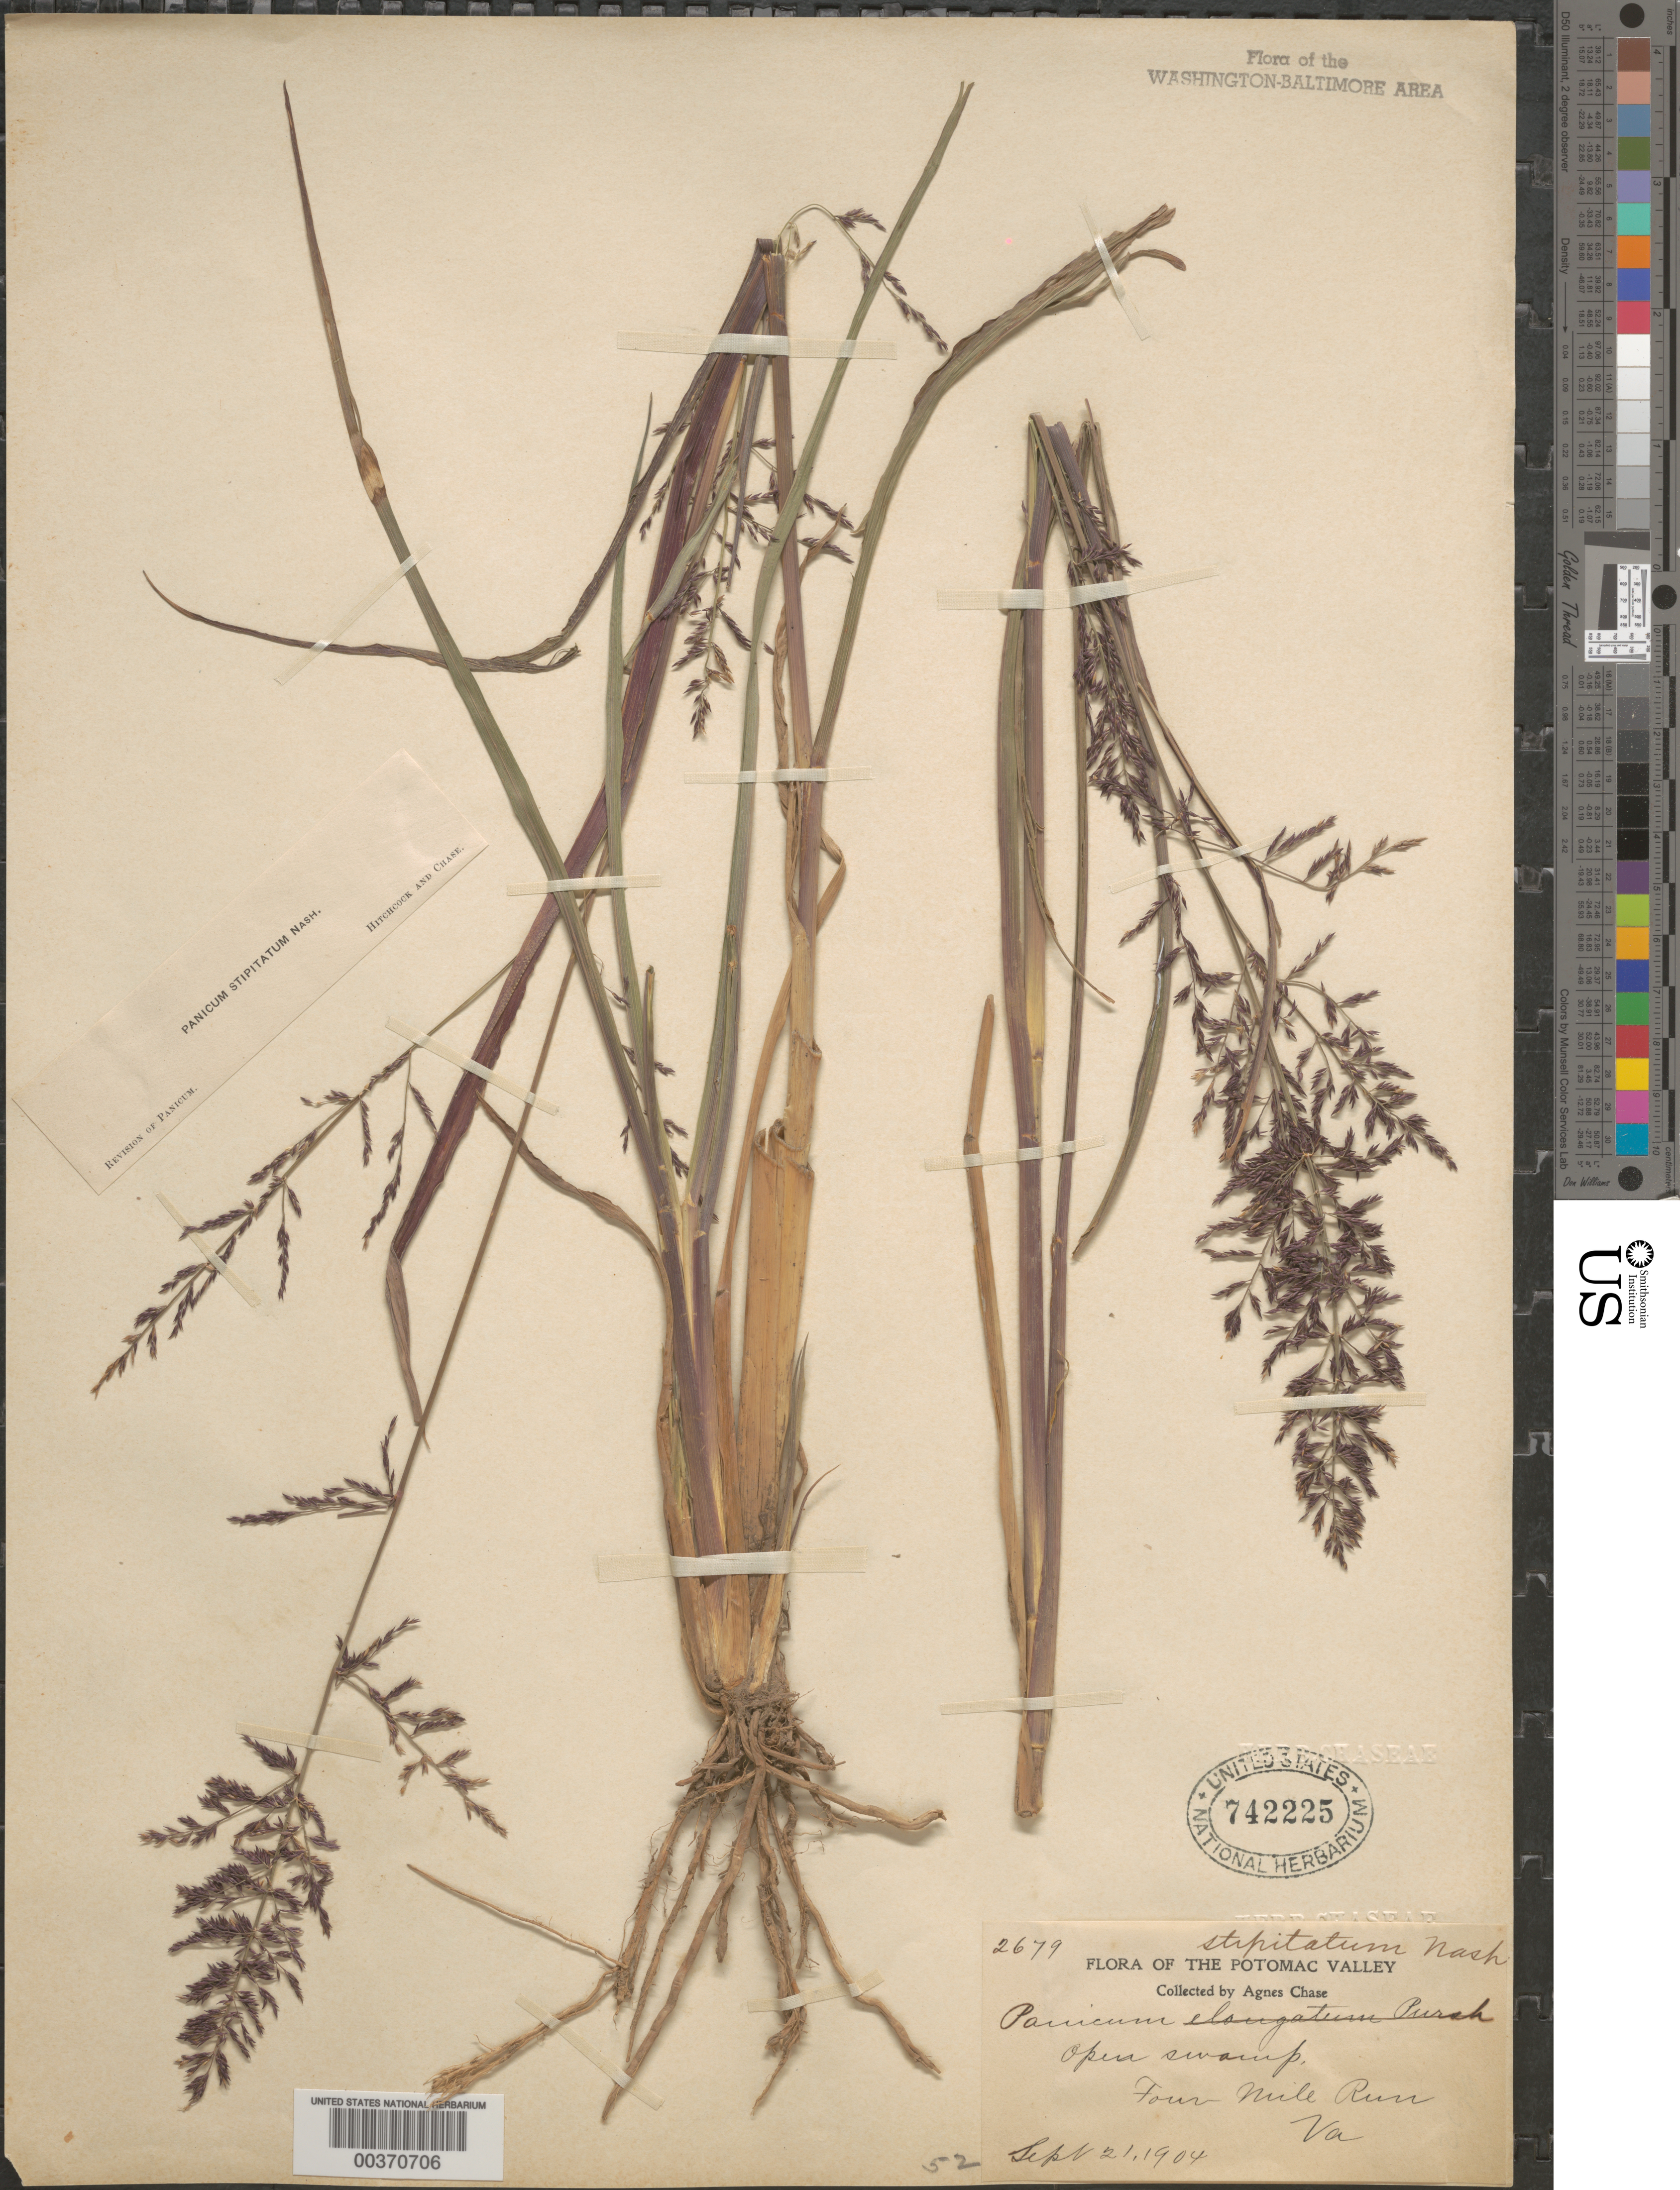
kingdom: Plantae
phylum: Tracheophyta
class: Liliopsida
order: Poales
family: Poaceae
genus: Coleataenia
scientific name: Coleataenia rigidula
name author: (Bosc ex Nees) LeBlond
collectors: A. Chase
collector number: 2679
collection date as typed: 21 Sep 1904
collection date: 1904-09-21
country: United States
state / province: Virginia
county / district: Arlington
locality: Four Mile Run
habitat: Open swamp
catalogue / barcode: US 742225